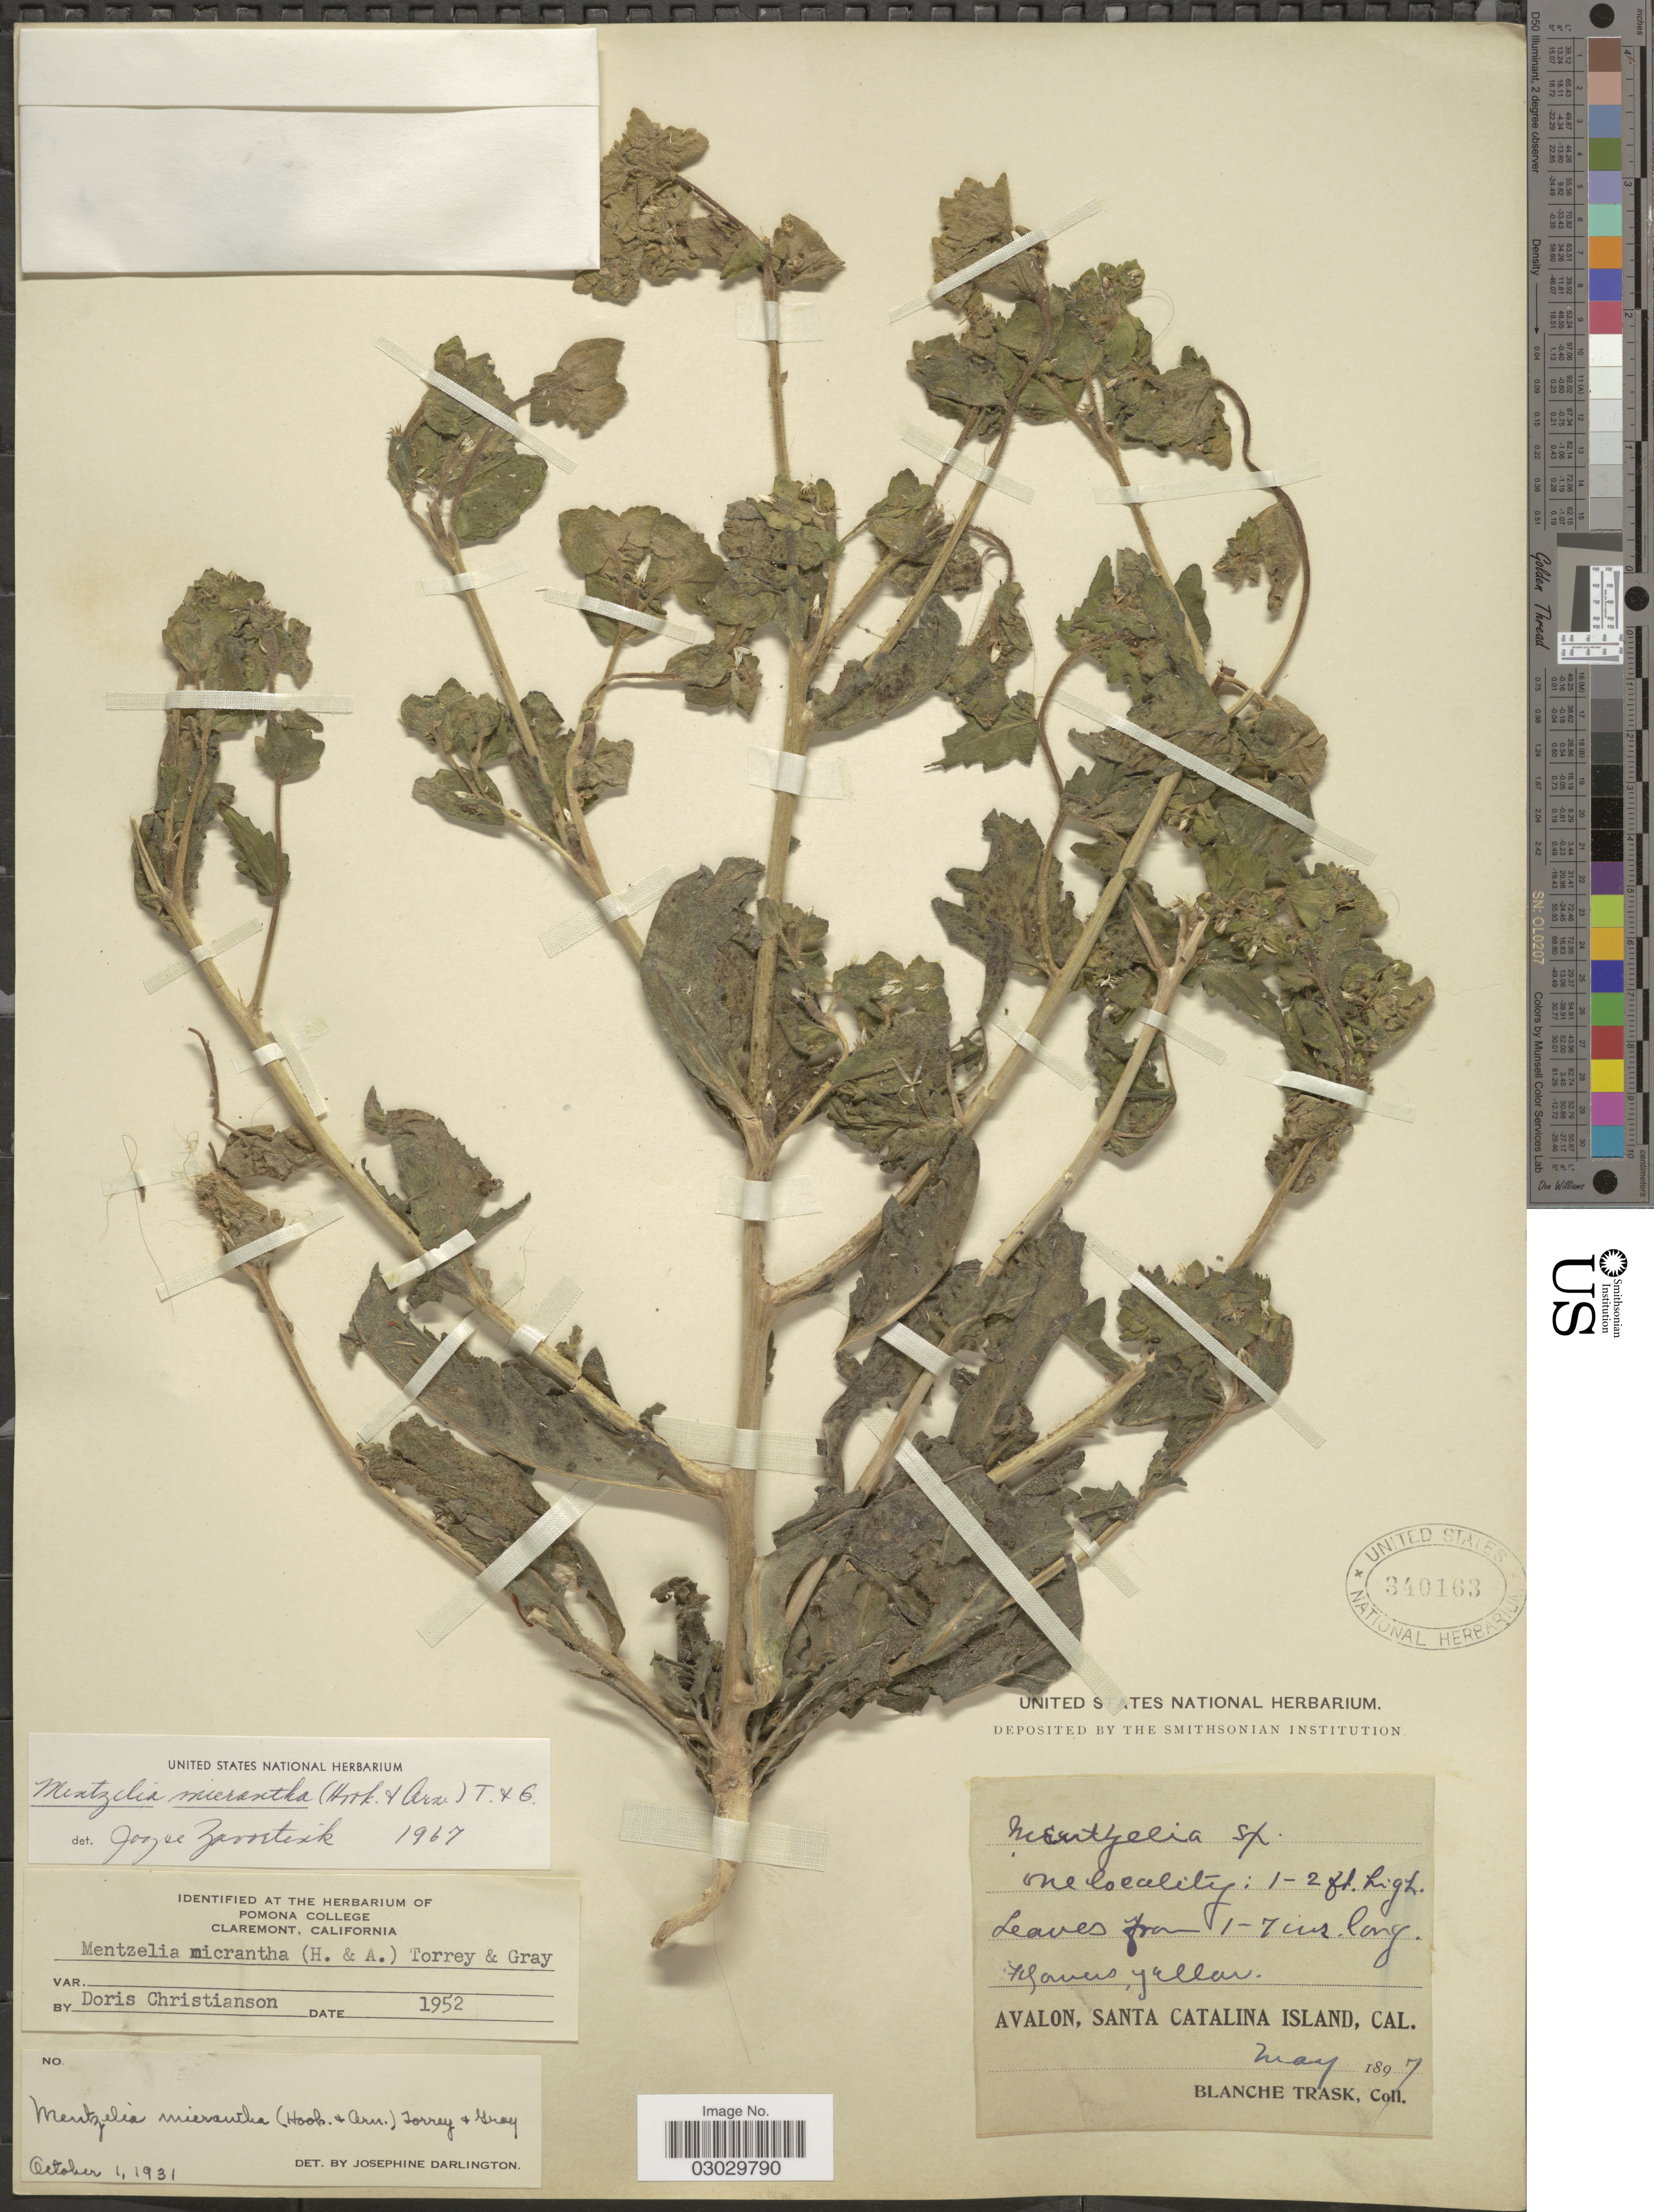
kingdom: Plantae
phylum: Tracheophyta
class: Magnoliopsida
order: Cornales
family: Loasaceae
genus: Mentzelia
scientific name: Mentzelia micrantha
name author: (Hook.) Torr. & A. Gray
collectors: B. Trask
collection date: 1897-05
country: United States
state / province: California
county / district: Los Angeles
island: Santa Catalina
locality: Avalon, Santa Catalina Island.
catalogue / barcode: US 340163